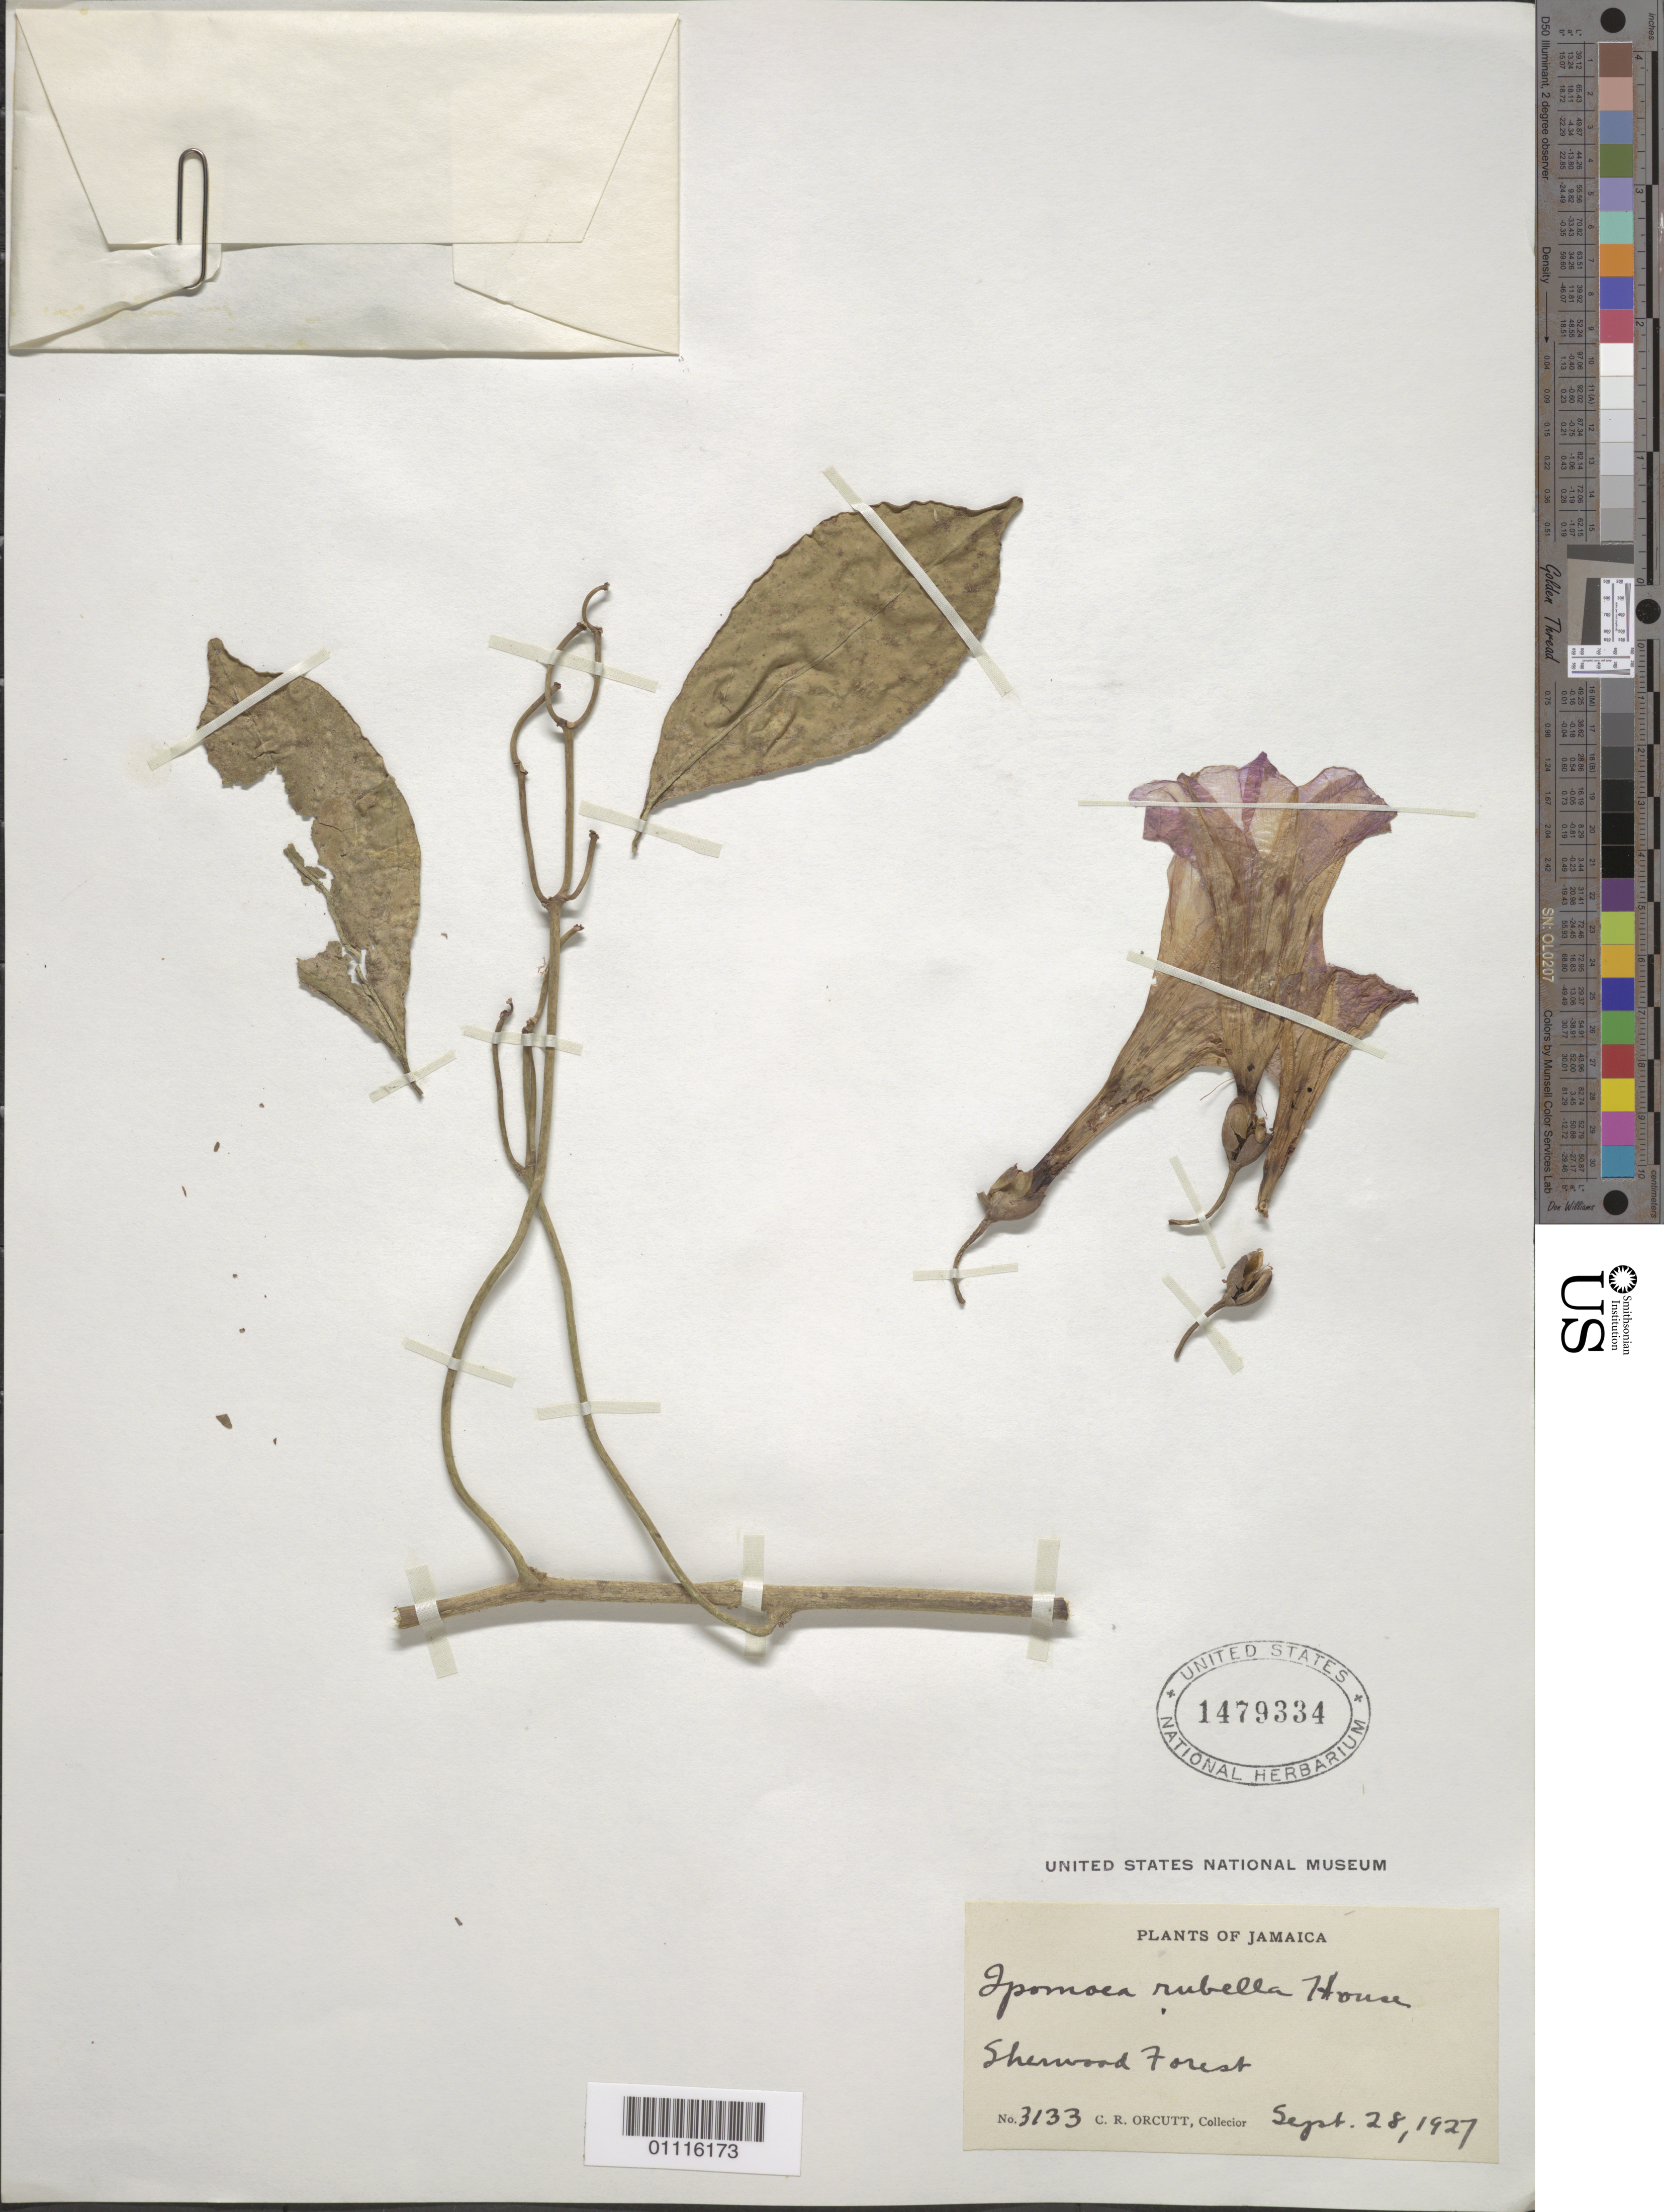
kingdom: Plantae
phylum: Tracheophyta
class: Magnoliopsida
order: Solanales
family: Convolvulaceae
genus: Ipomoea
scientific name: Ipomoea rubella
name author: House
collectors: C. R. Orcutt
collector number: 3133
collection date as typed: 28 Sep 1927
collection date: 1927-09-28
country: Jamaica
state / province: Portland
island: Jamaica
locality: Sherwood Forest.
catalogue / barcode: US 1479334